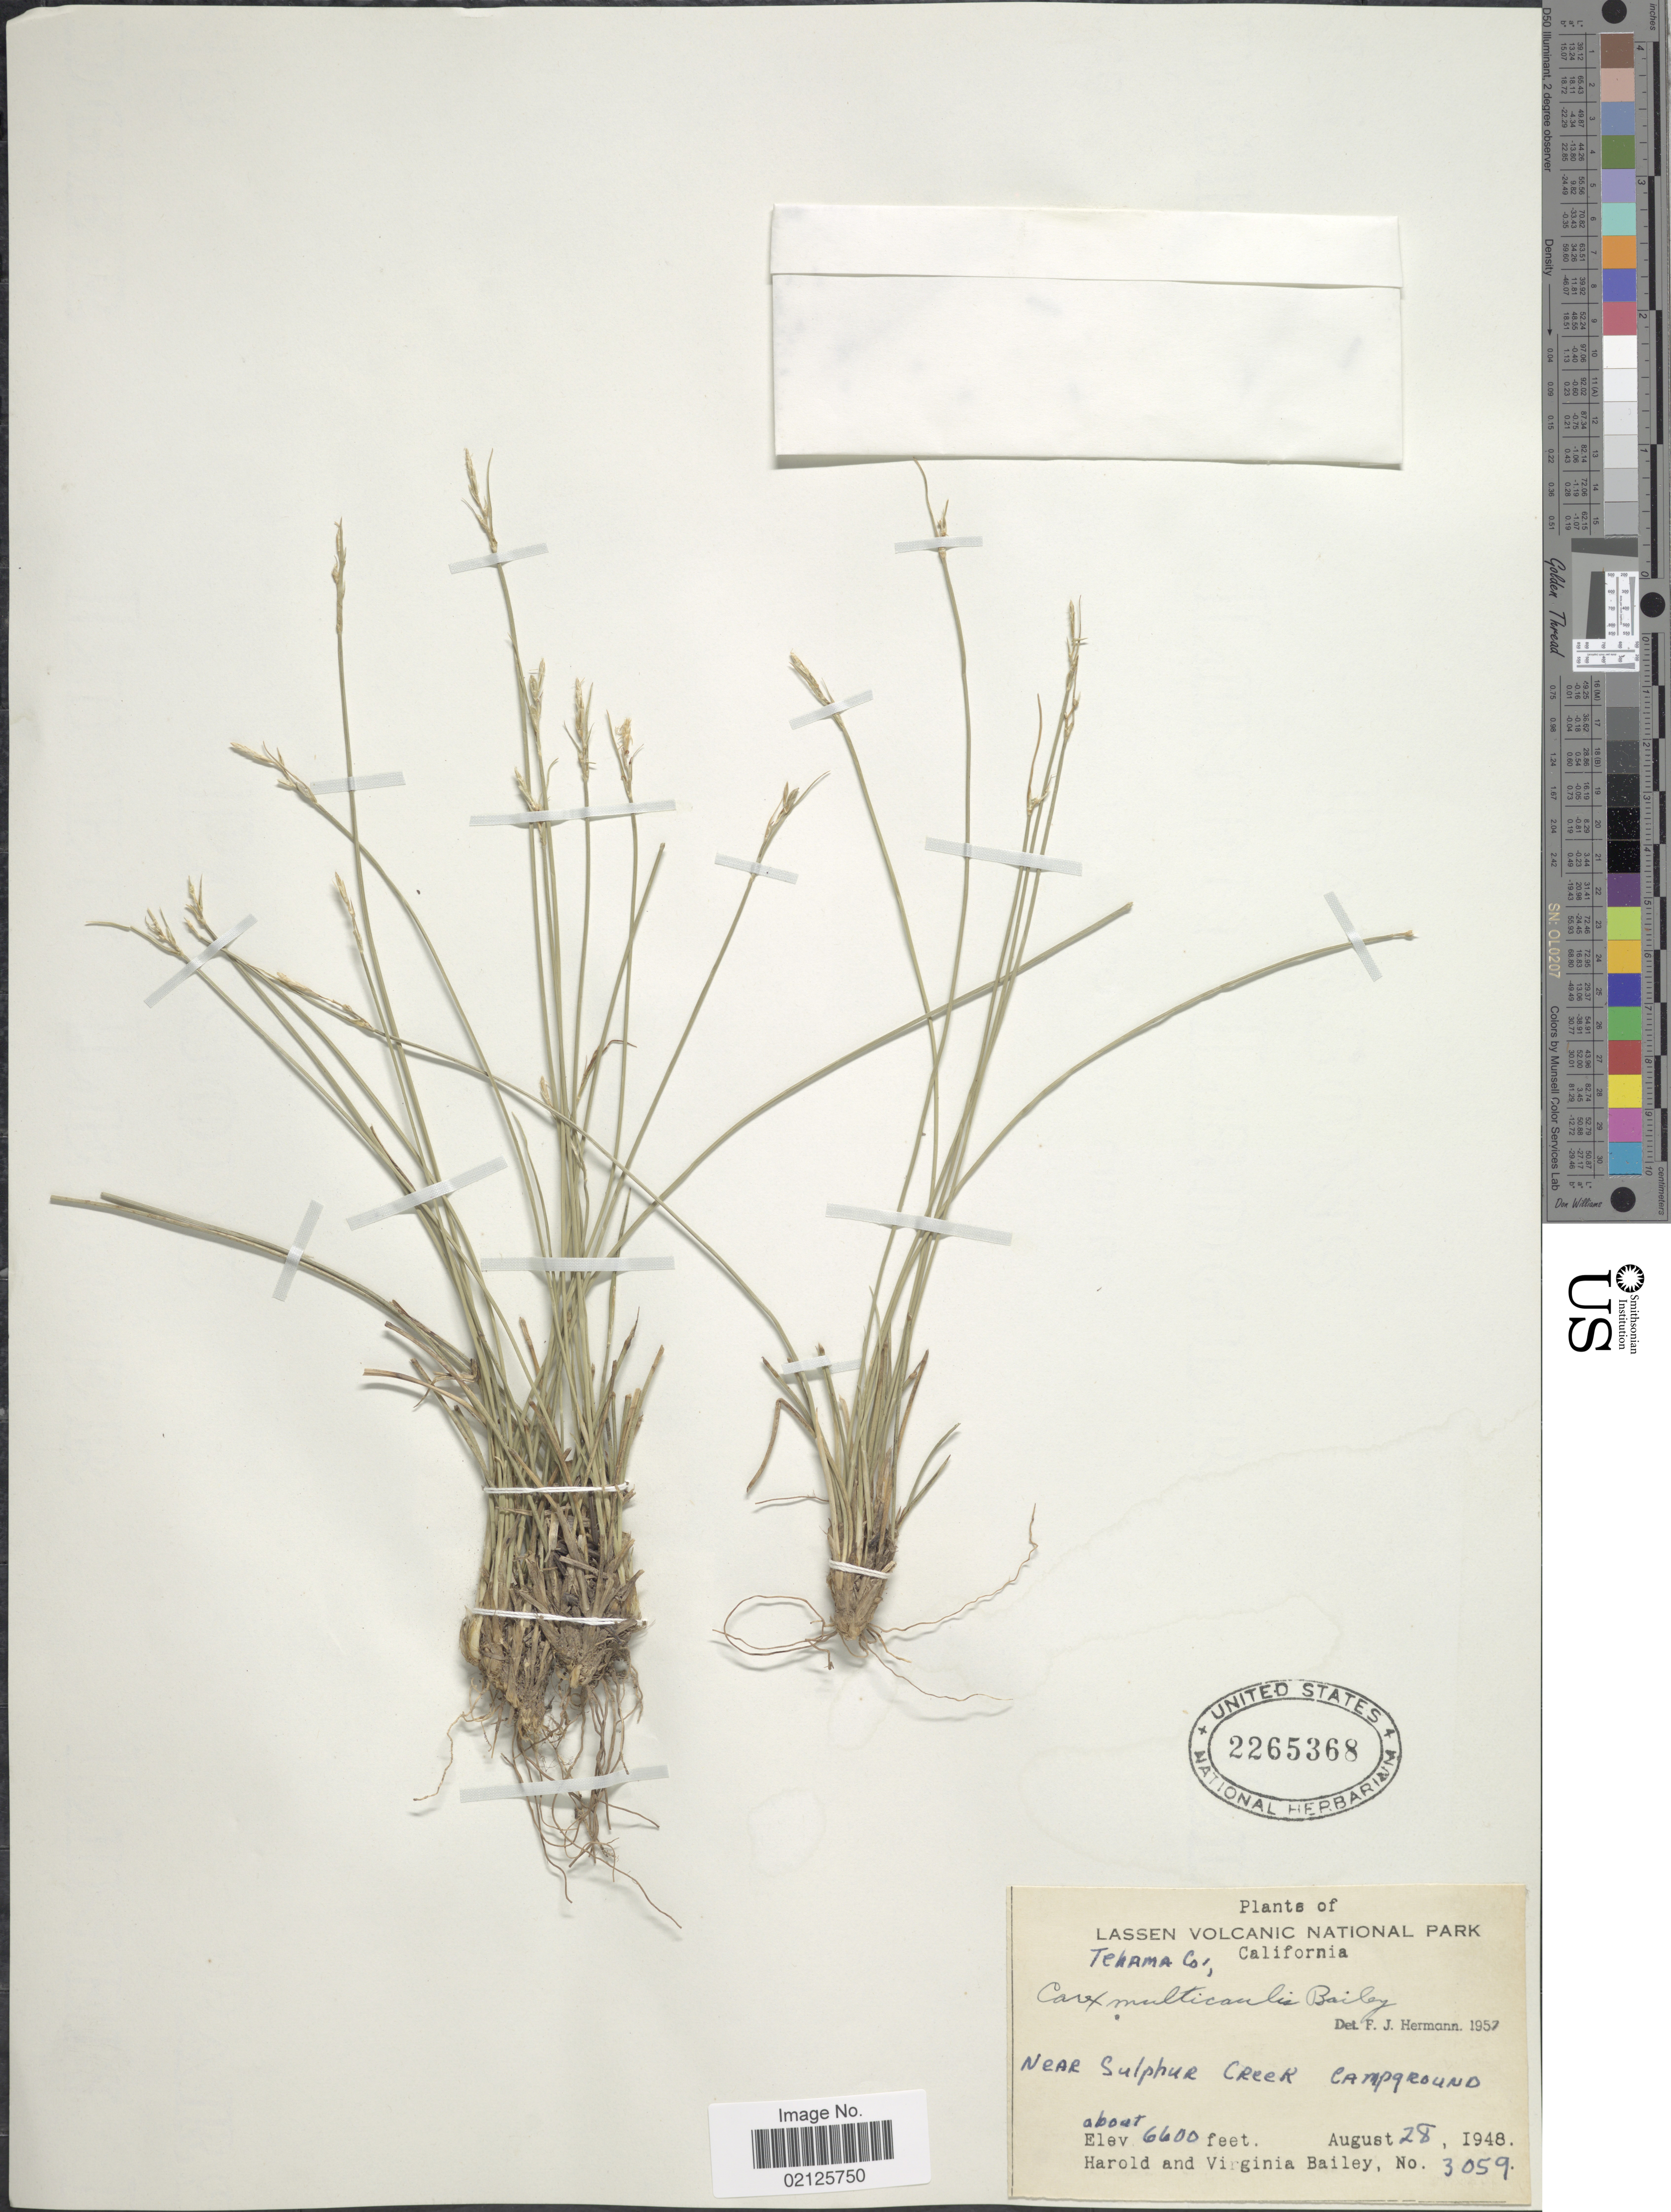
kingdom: Plantae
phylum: Tracheophyta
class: Liliopsida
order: Poales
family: Cyperaceae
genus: Carex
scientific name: Carex multicaulis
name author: L.H. Bailey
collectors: H. Bailey & V. L. Bailey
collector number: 3059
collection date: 1948-08-28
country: United States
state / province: California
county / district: Tehama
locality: Lassen Volcanic National Park, Tehama Co, Near Sulphur Creek Campground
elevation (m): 2012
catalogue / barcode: US 2265368